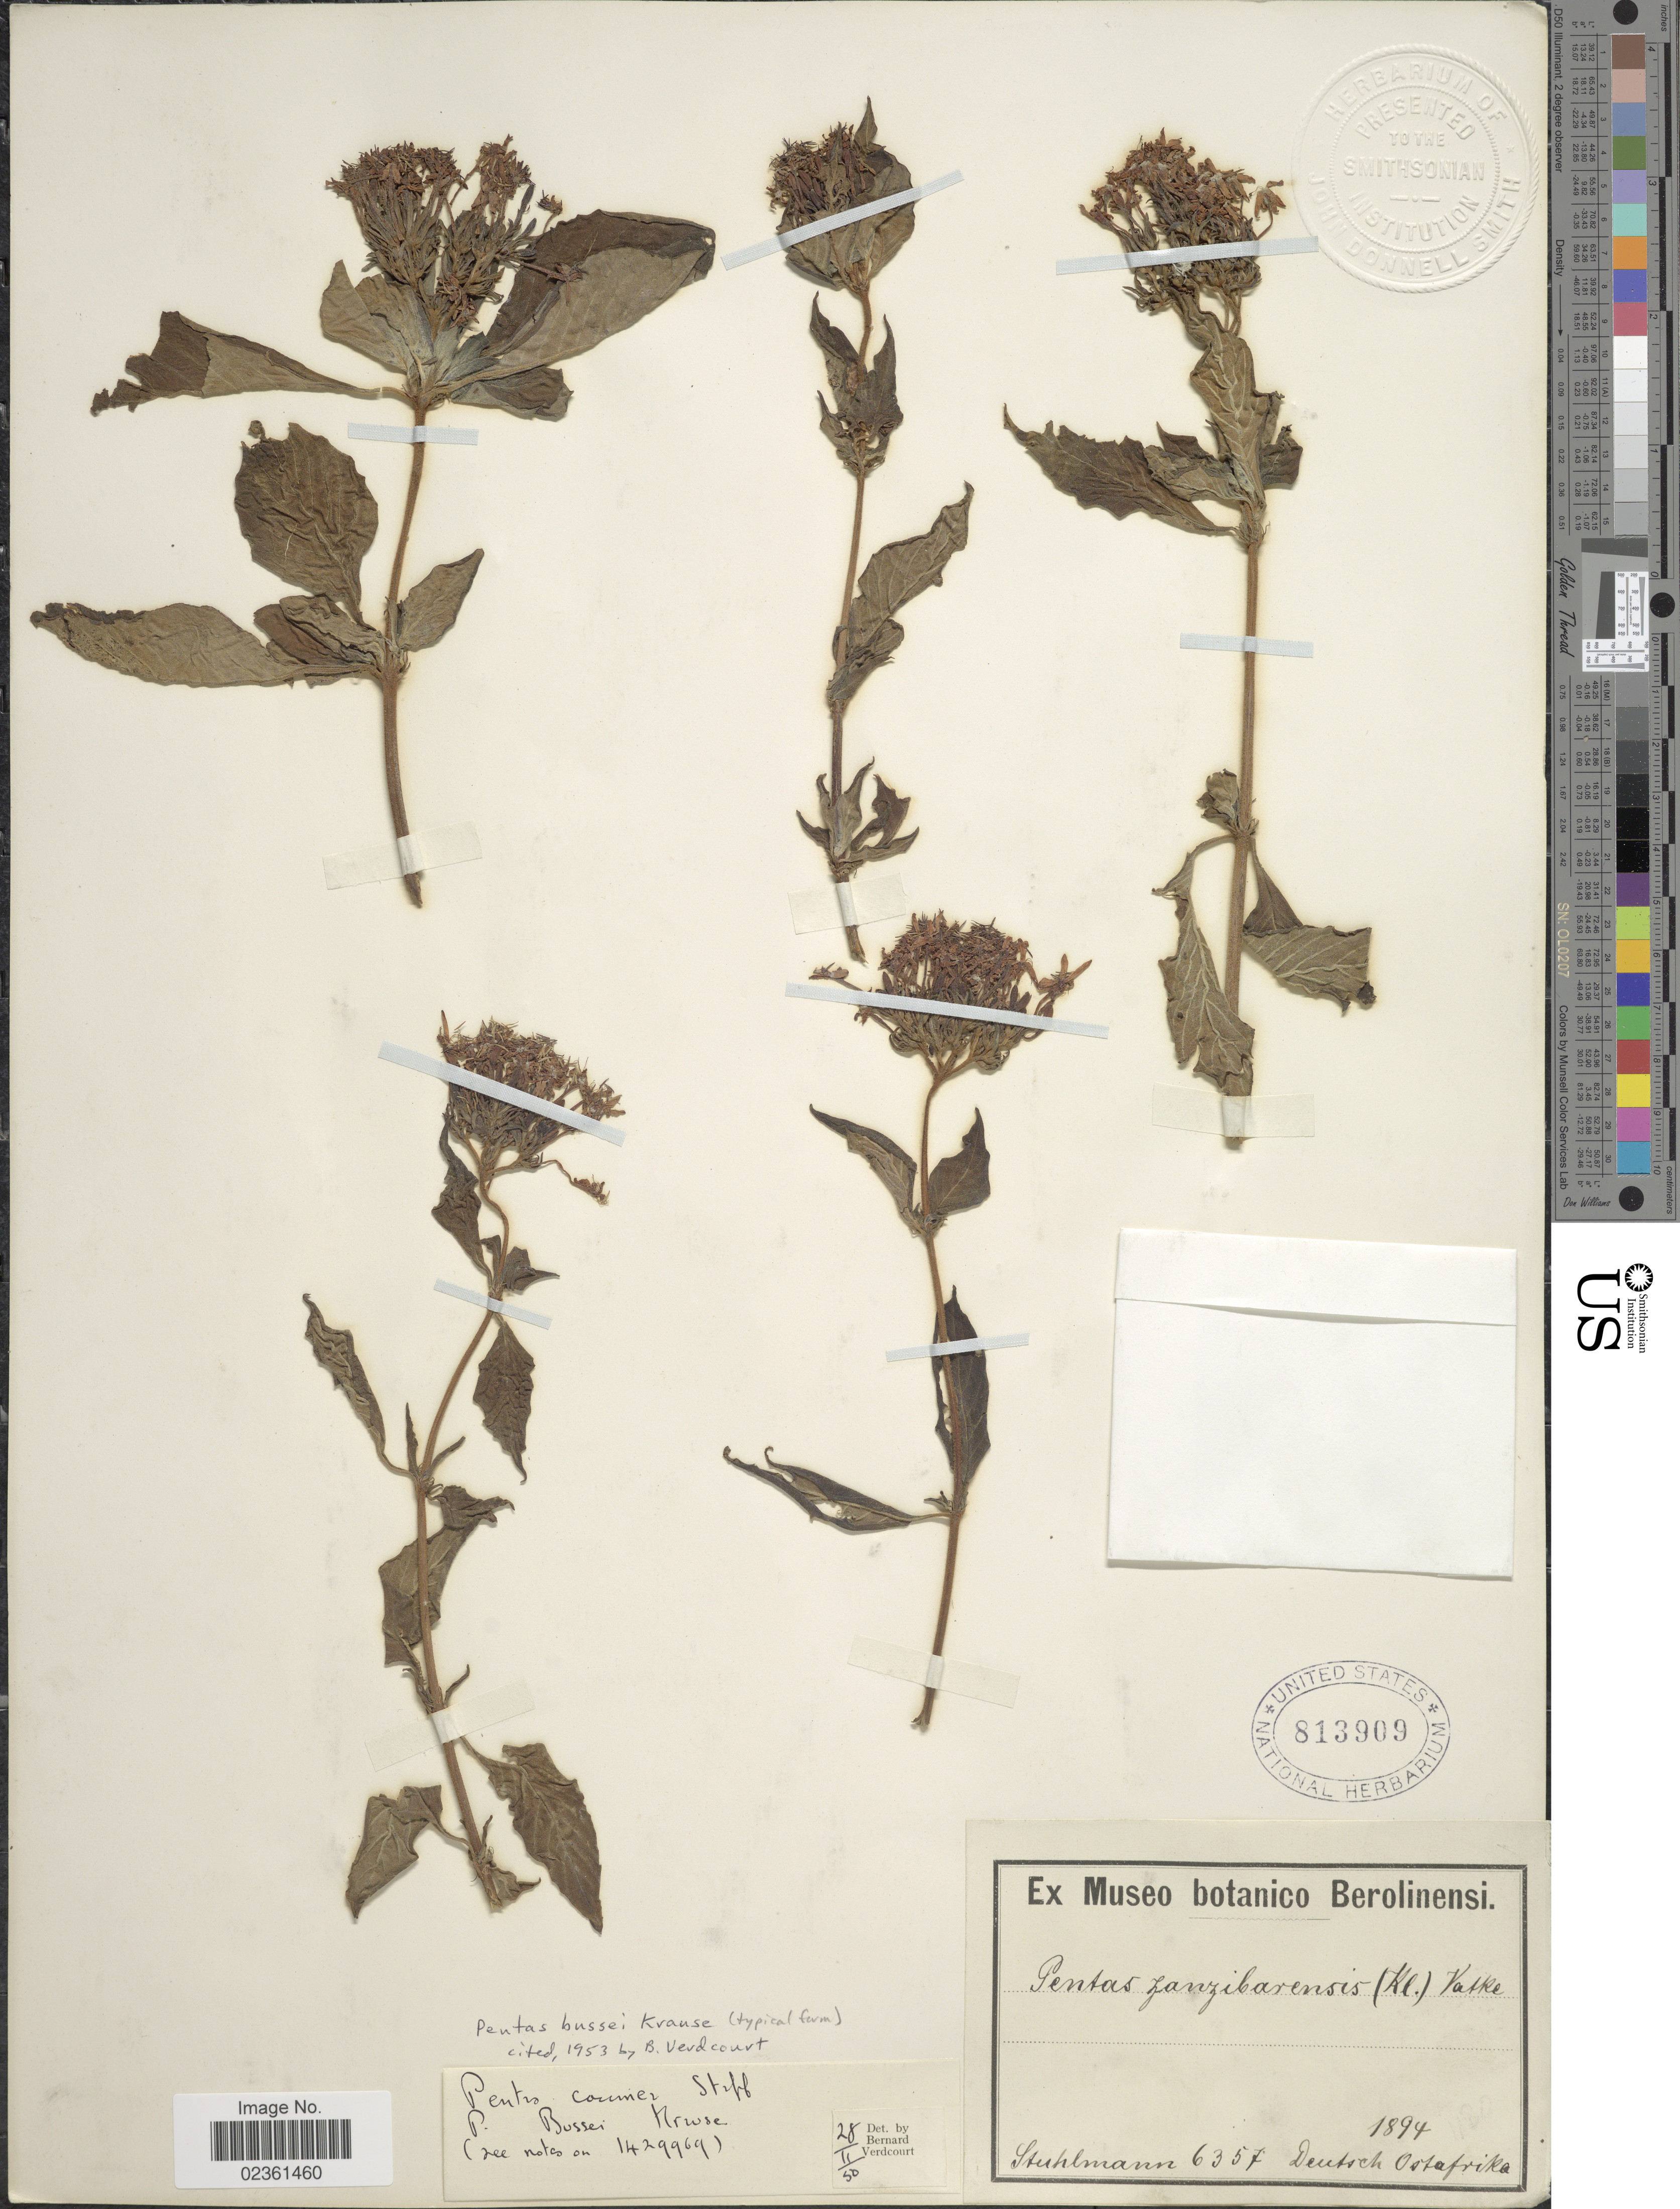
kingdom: Plantae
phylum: Tracheophyta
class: Magnoliopsida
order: Gentianales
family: Rubiaceae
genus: Pentas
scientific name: Pentas bussei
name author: K. Krause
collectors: -. Stuhlmann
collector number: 6357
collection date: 1894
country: Tanzania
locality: Deutsch Ostafrika.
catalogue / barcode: US 813909